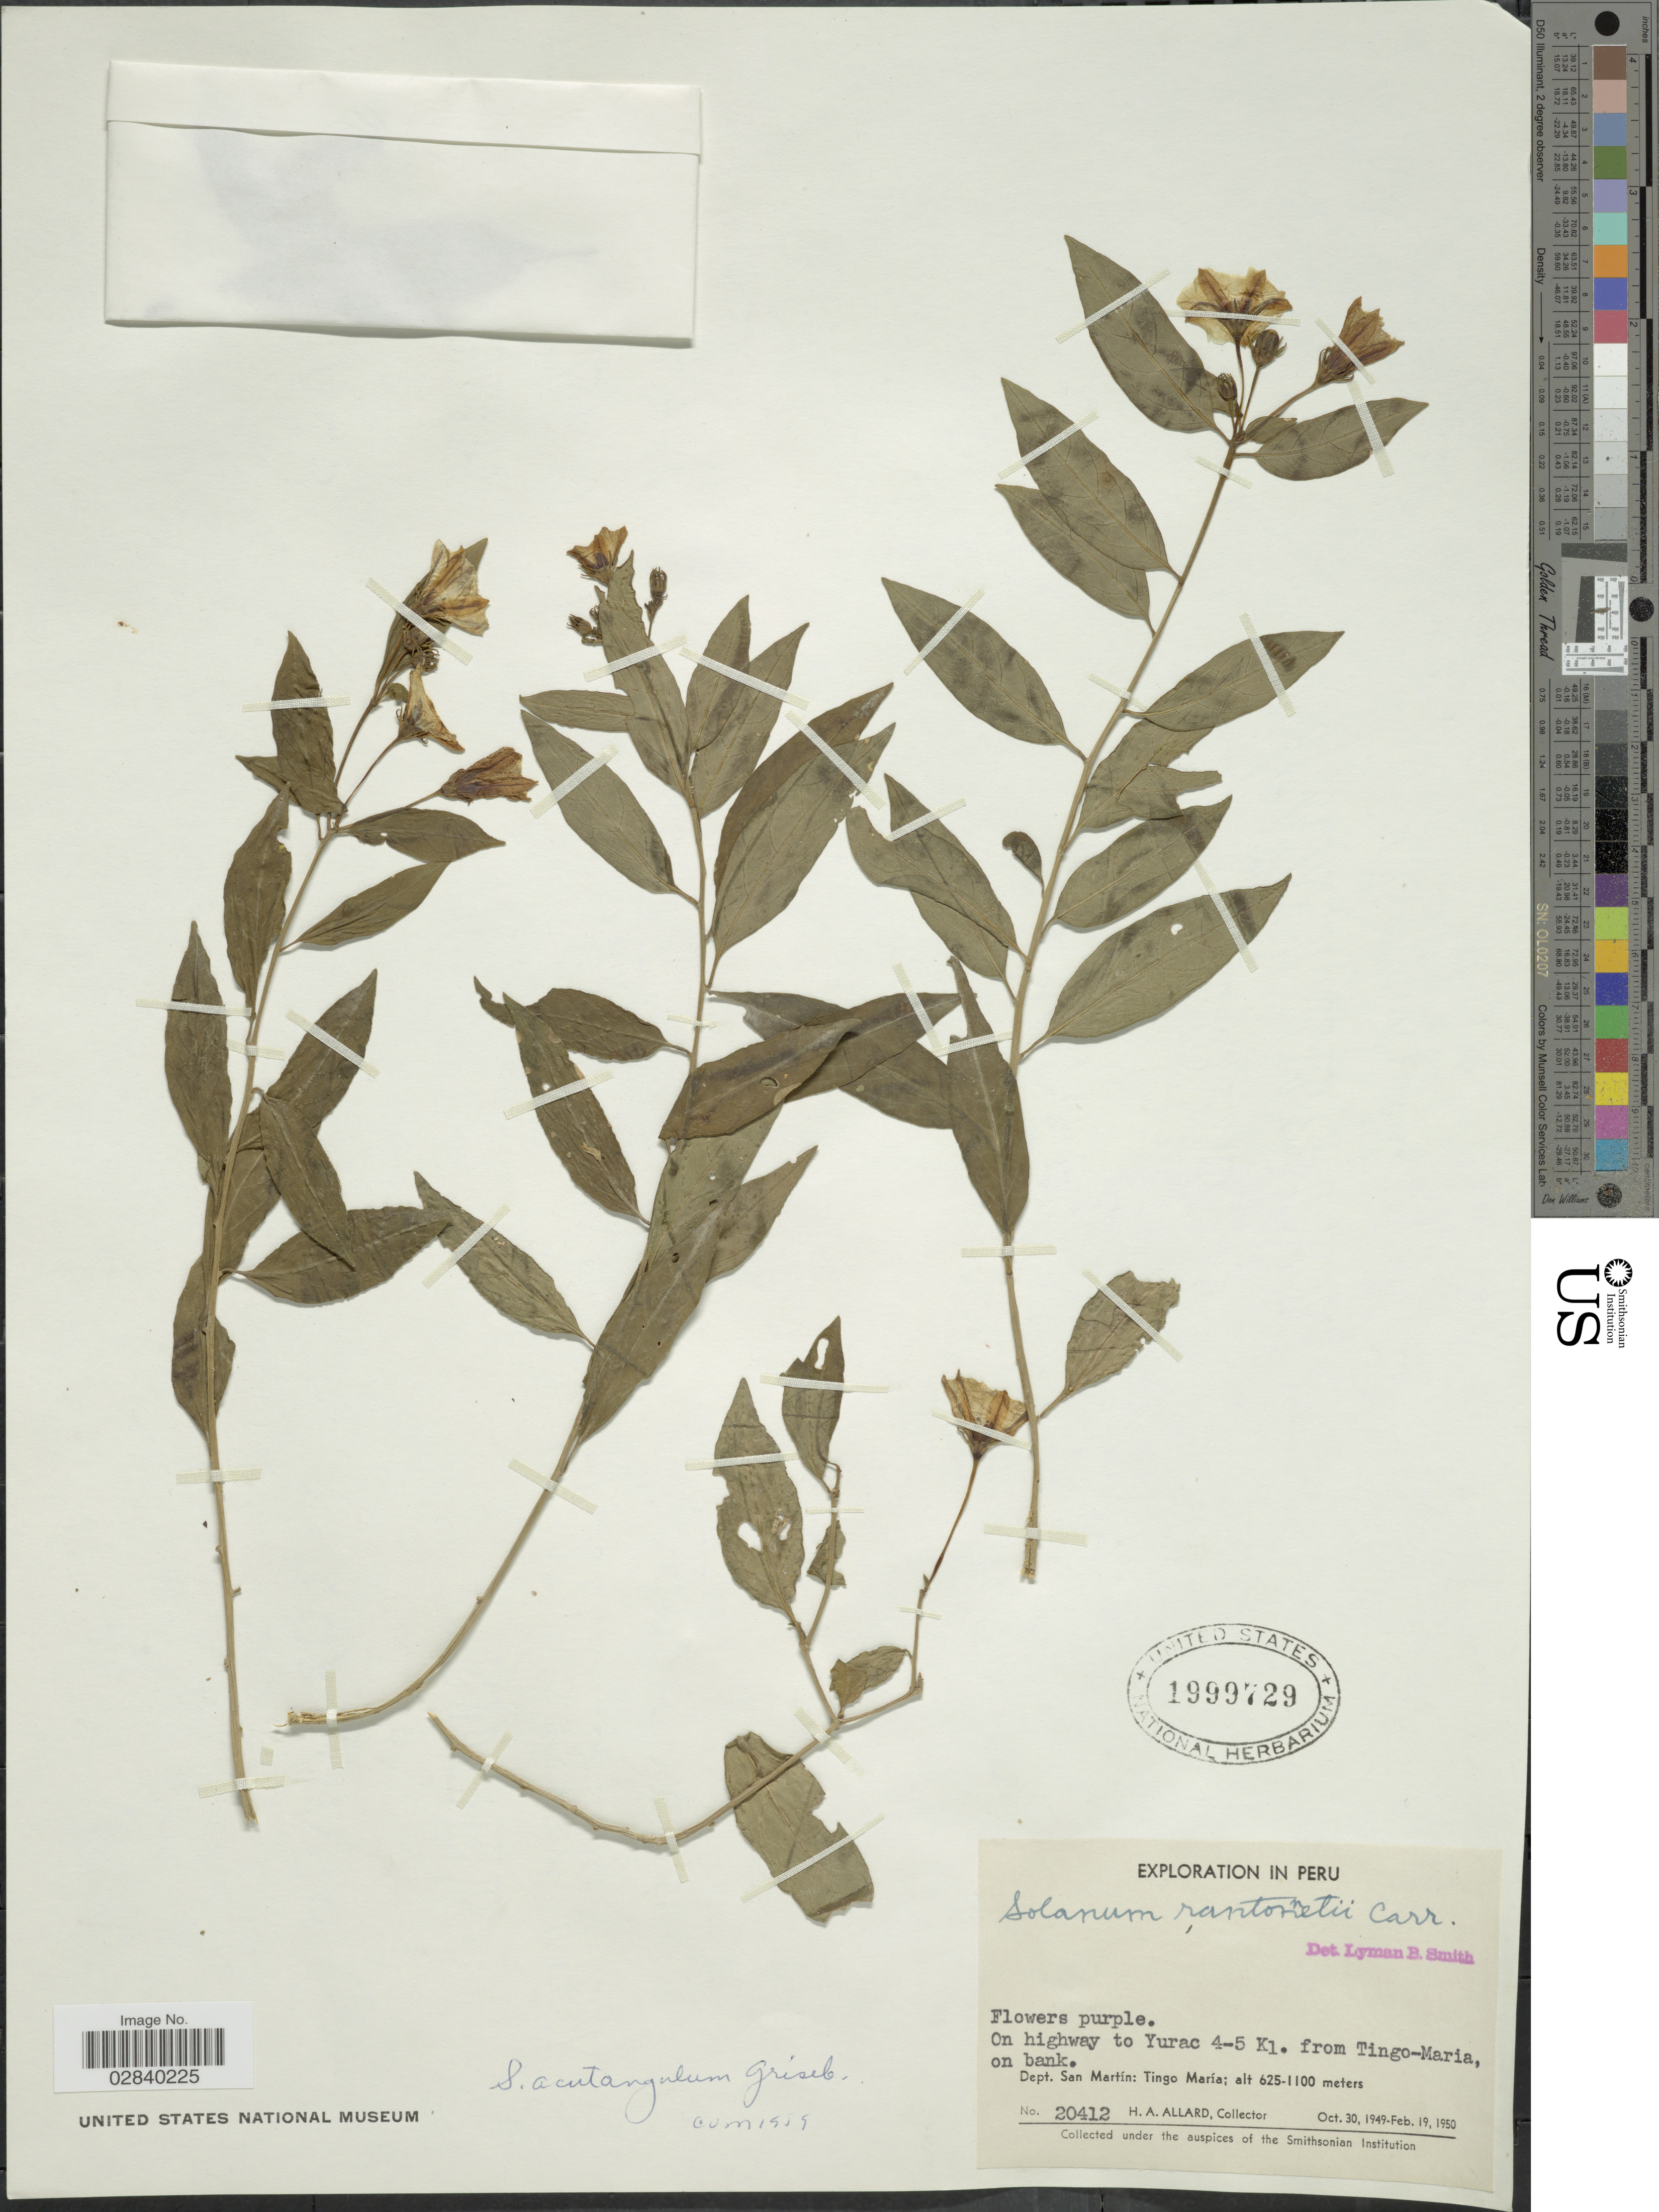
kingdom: Plantae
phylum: Tracheophyta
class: Magnoliopsida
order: Solanales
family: Solanaceae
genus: Lycianthes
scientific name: Lycianthes leptocaulis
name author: (Rusby) Rusby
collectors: H. A. Allard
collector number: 20412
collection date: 1949-10-30/1950-02-19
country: Peru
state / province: San Martín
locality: On highway to Yurac 4-5 Kl. from Tingo-Maria, on bank. Dept. San Martín: Tingo María.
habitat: on highway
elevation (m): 625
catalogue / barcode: US 1999729